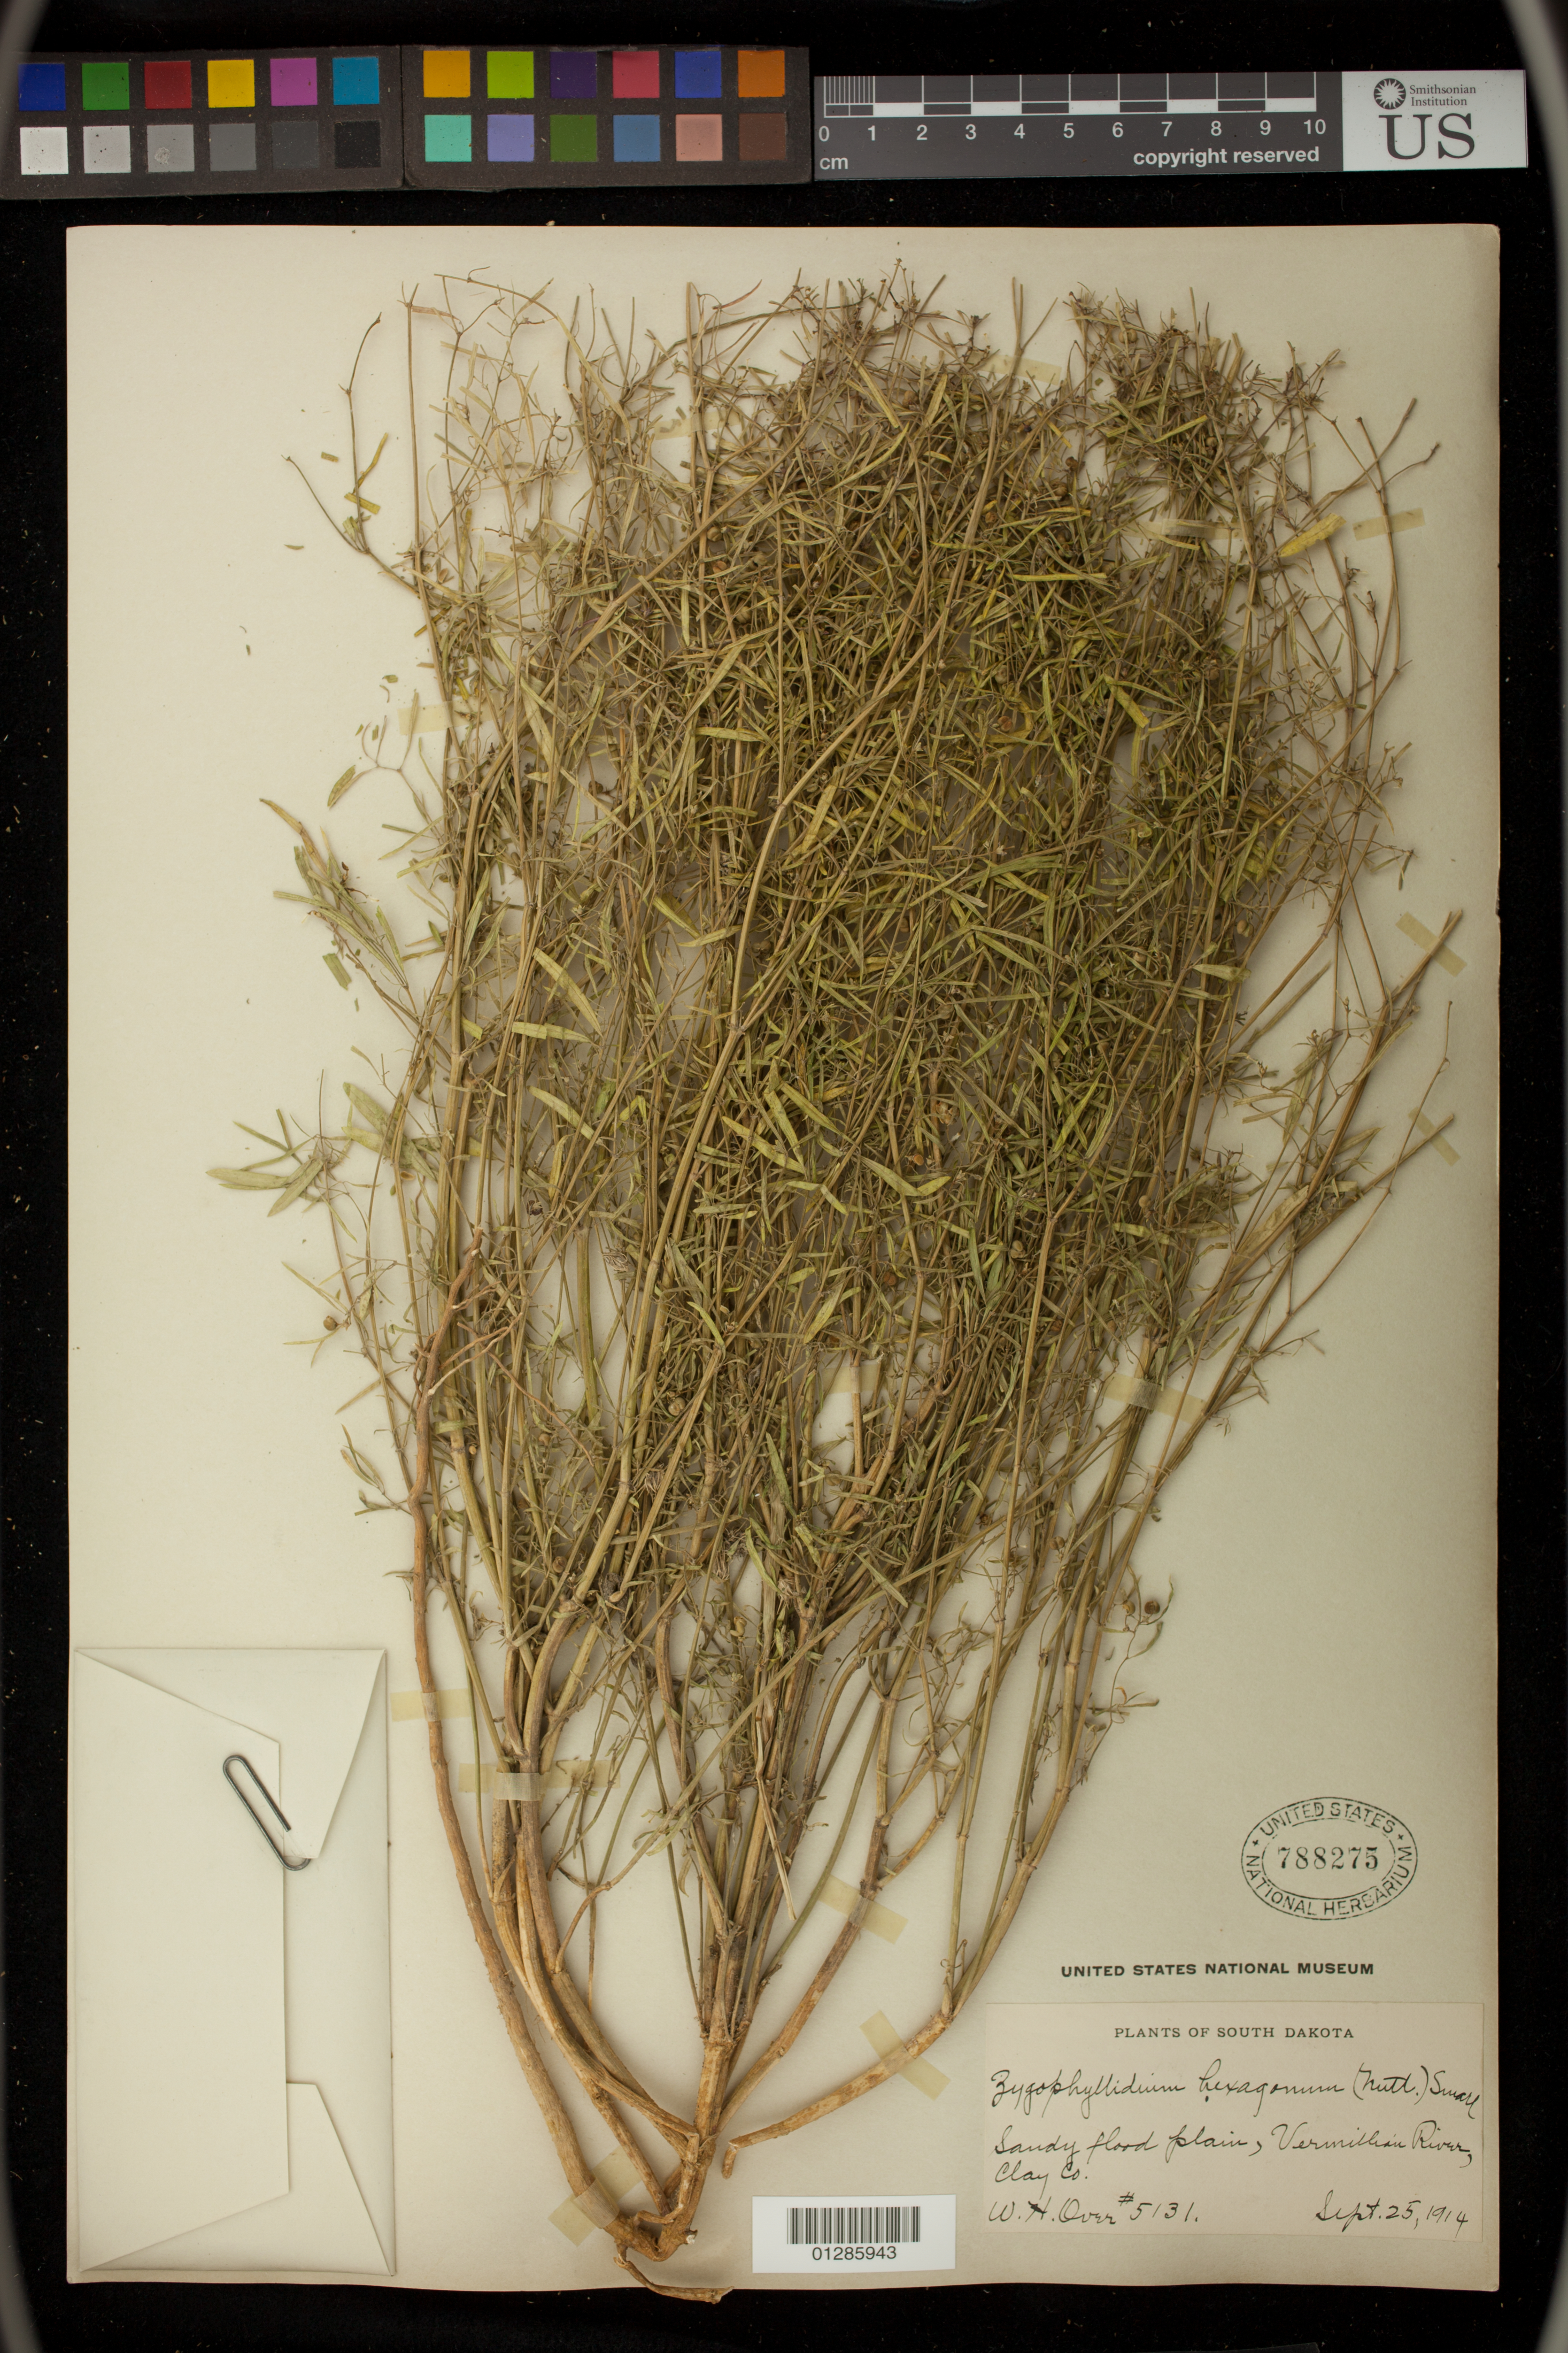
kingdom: Plantae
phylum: Tracheophyta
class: Magnoliopsida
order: Malpighiales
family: Euphorbiaceae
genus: Euphorbia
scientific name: Euphorbia hexagona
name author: Nutt. ex Spreng.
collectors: W. Over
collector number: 5131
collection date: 1914-09-25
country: United States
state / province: South Dakota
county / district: Clay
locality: Sandy, flood plain, Vermillion River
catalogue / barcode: US 788275